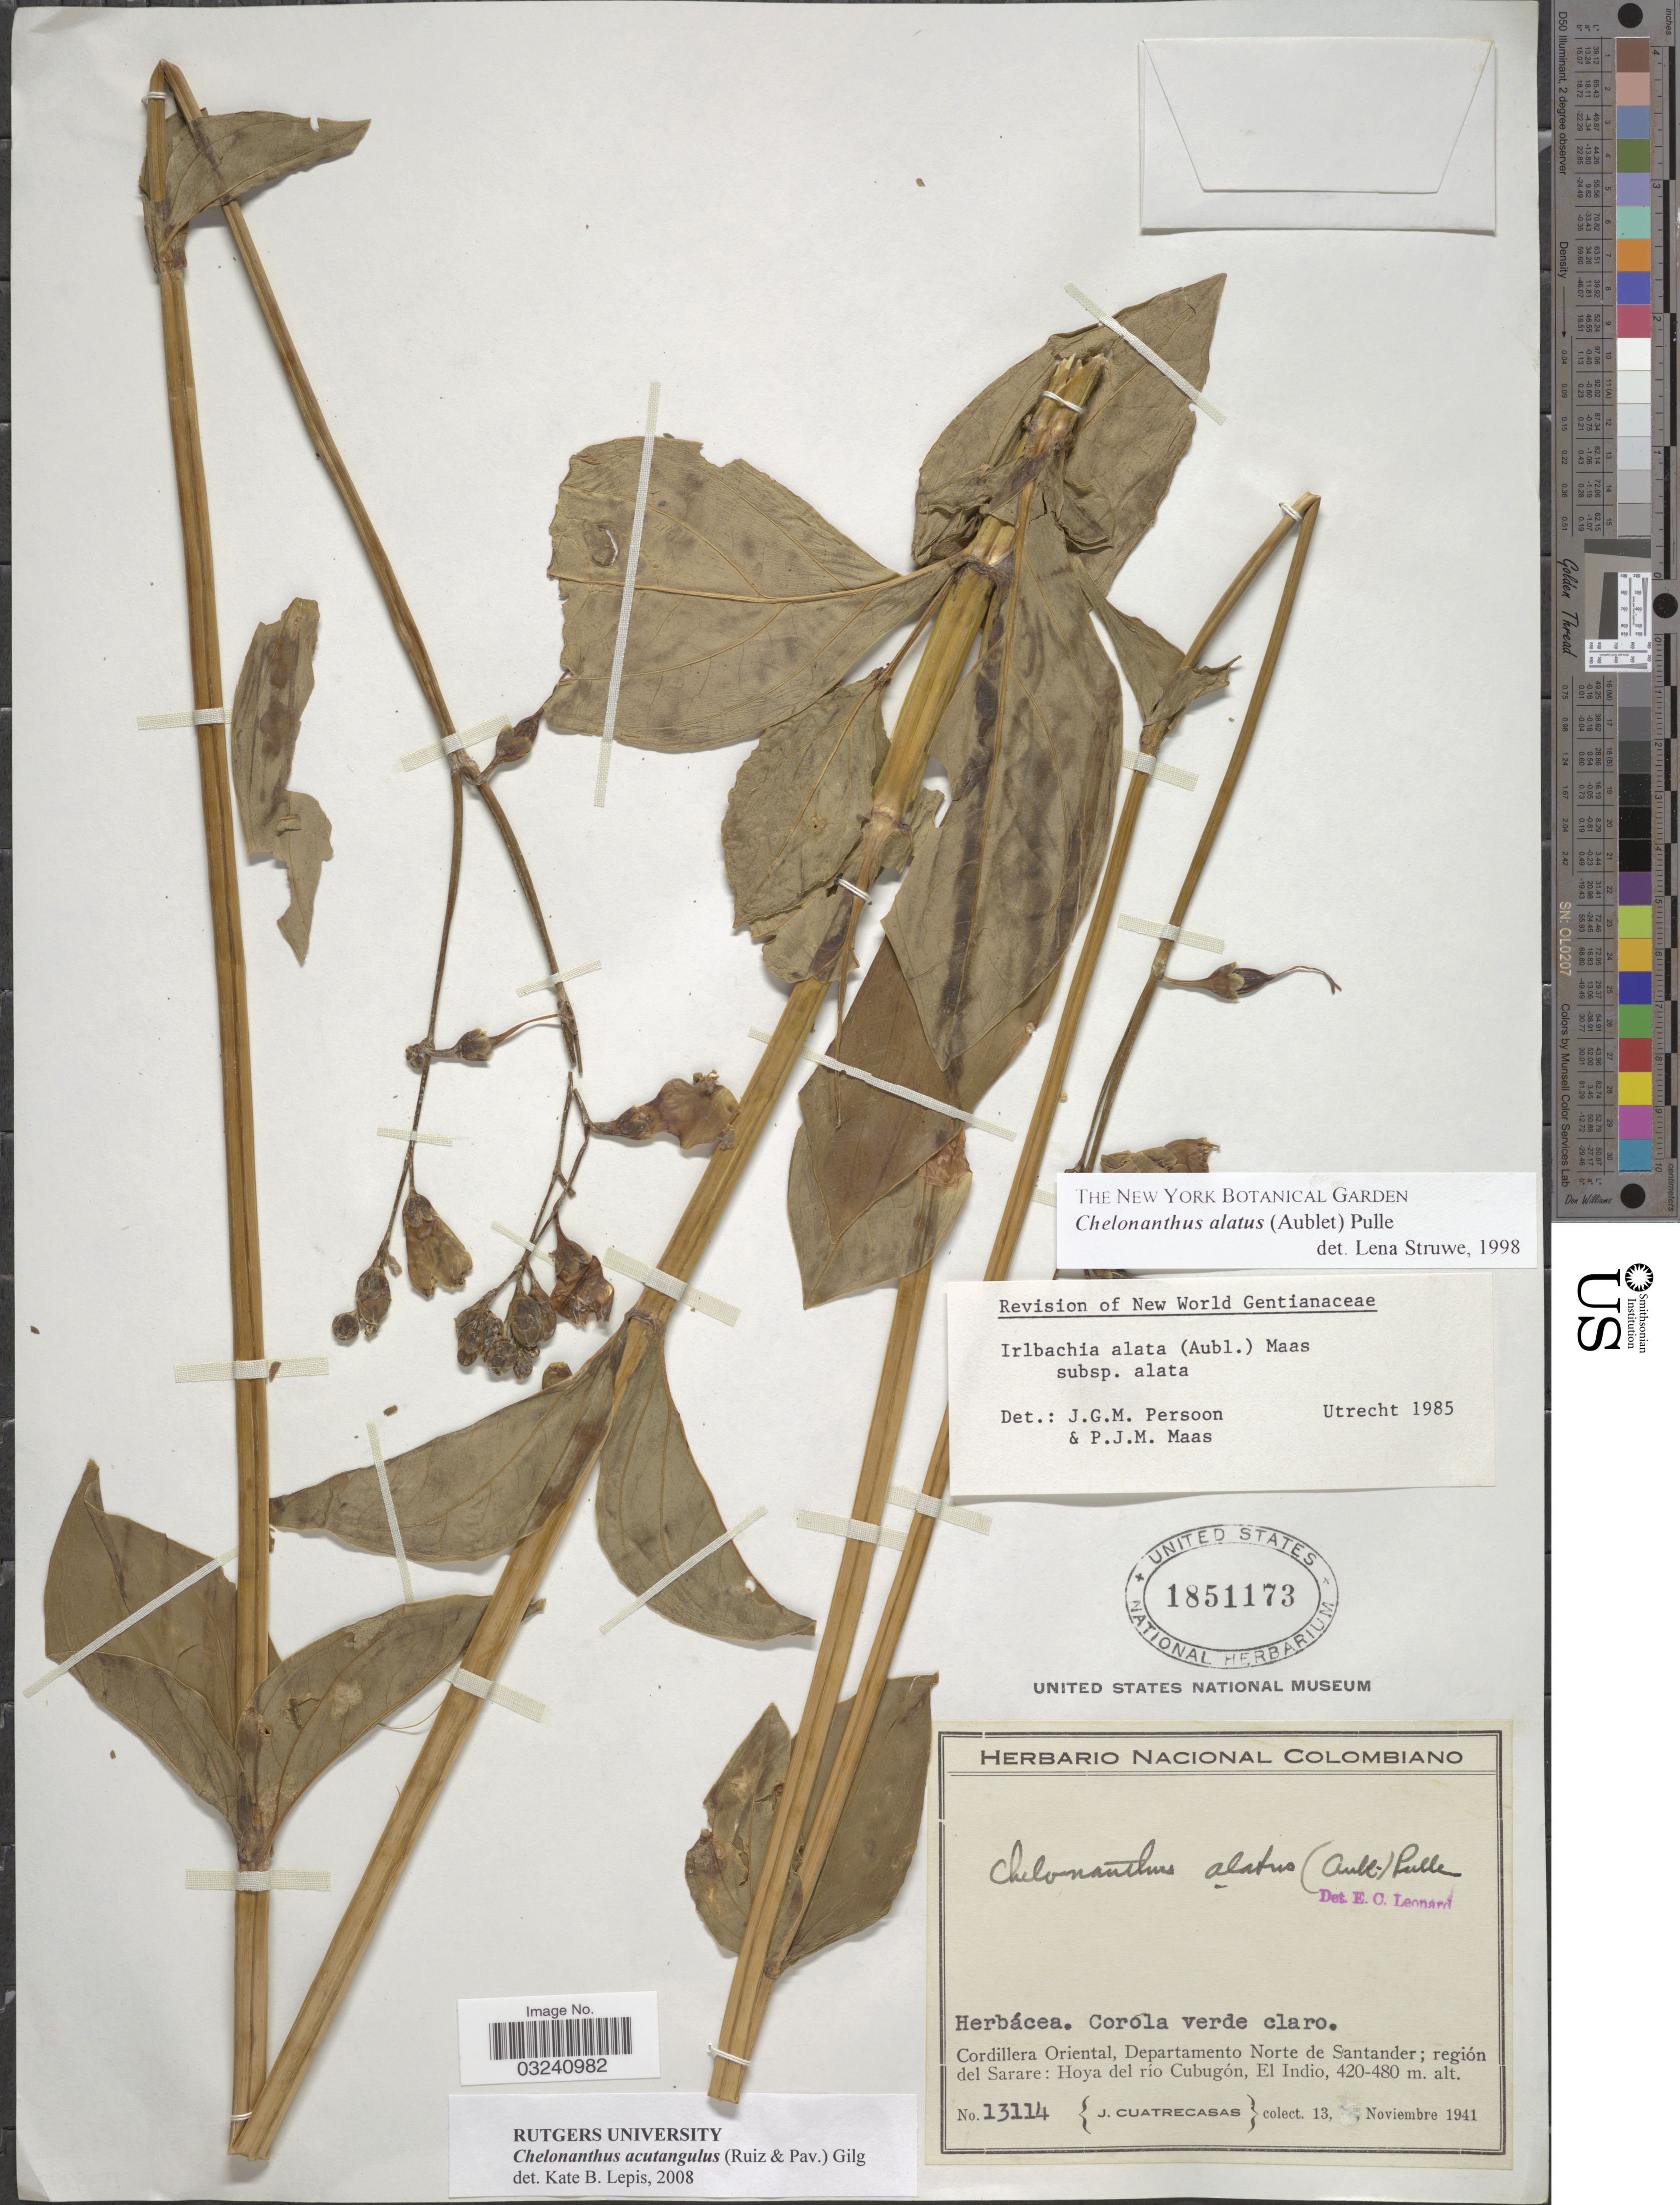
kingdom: Plantae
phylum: Tracheophyta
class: Magnoliopsida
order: Gentianales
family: Gentianaceae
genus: Chelonanthus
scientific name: Chelonanthus acutangulus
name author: (Ruiz & Pav.) Gilg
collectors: J. Cuatrecasas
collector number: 13114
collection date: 1941-11-13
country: Colombia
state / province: Norte de Santander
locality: Cordillera Oriental, Departamento Norte de Santander; región del Sarare: Hoya del río Cubugón, El Indio.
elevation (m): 420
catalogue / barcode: US 1851173